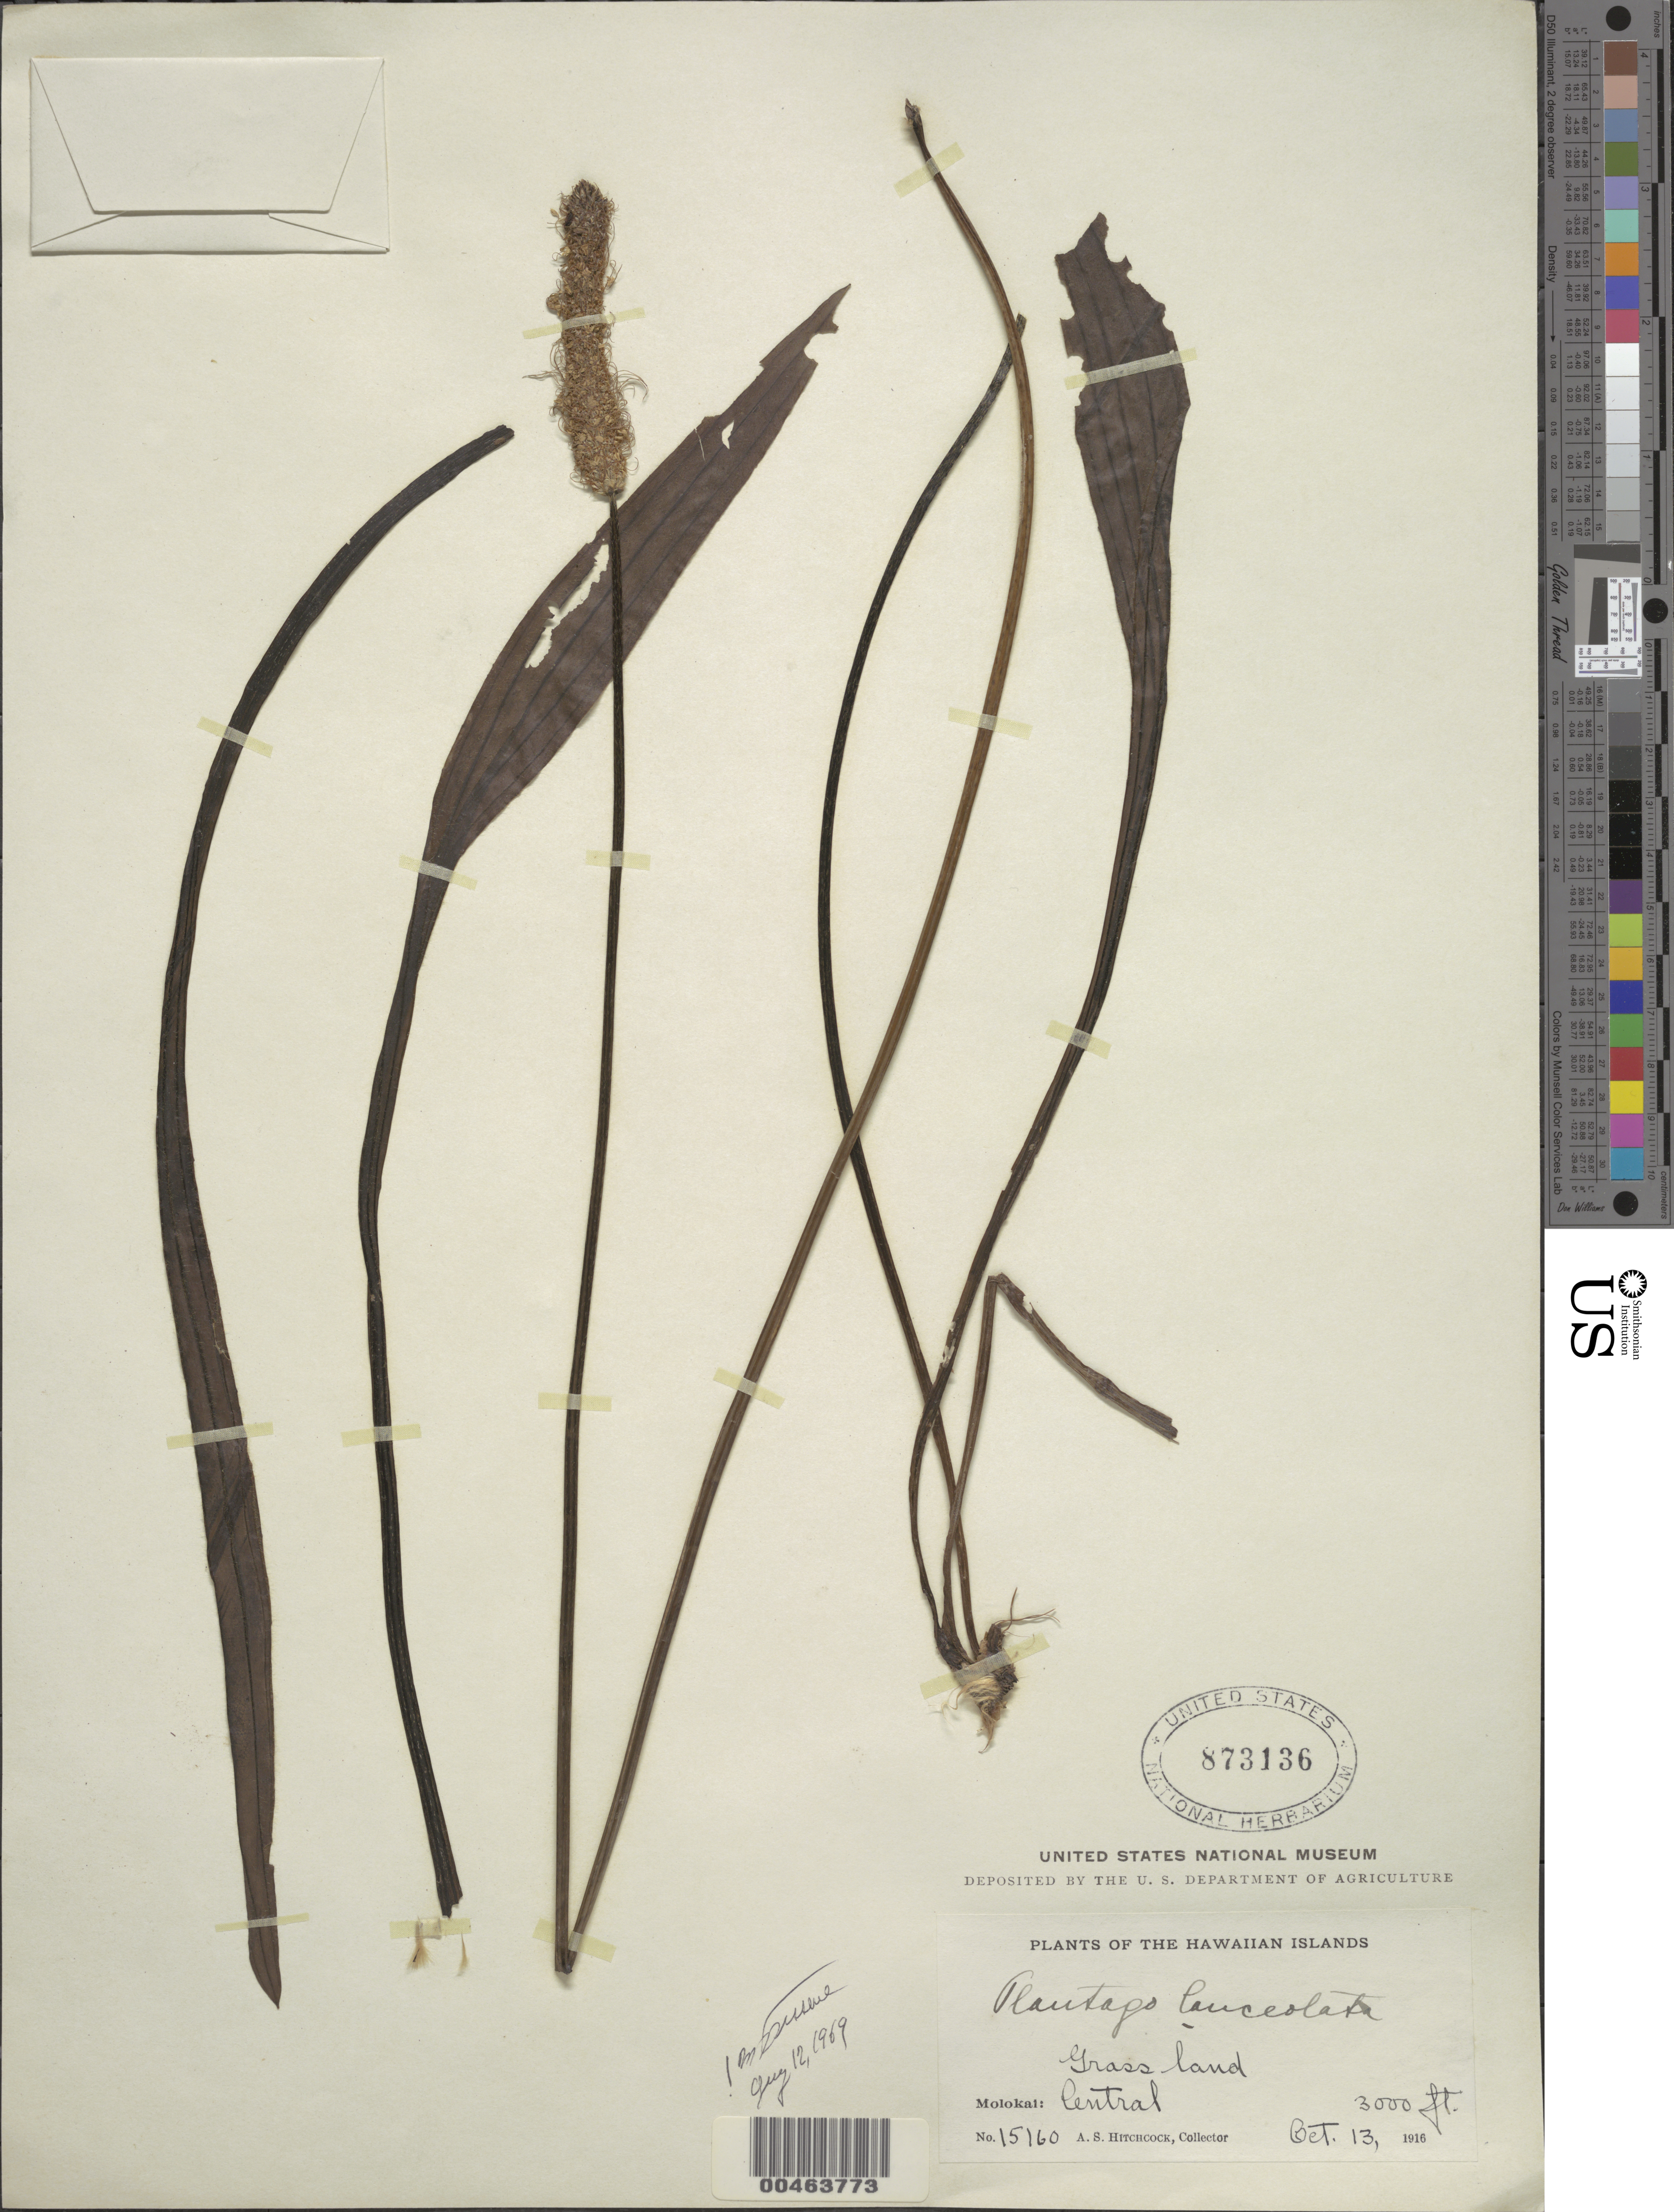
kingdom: Plantae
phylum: Tracheophyta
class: Magnoliopsida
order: Lamiales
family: Plantaginaceae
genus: Plantago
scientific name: Plantago lanceolata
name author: L.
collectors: A. S. Hitchcock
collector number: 15160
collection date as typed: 13 Oct 1916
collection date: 1916-10-13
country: United States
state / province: Hawaii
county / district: Maui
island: Moloka'i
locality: Molokai: Central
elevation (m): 914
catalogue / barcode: US 873136